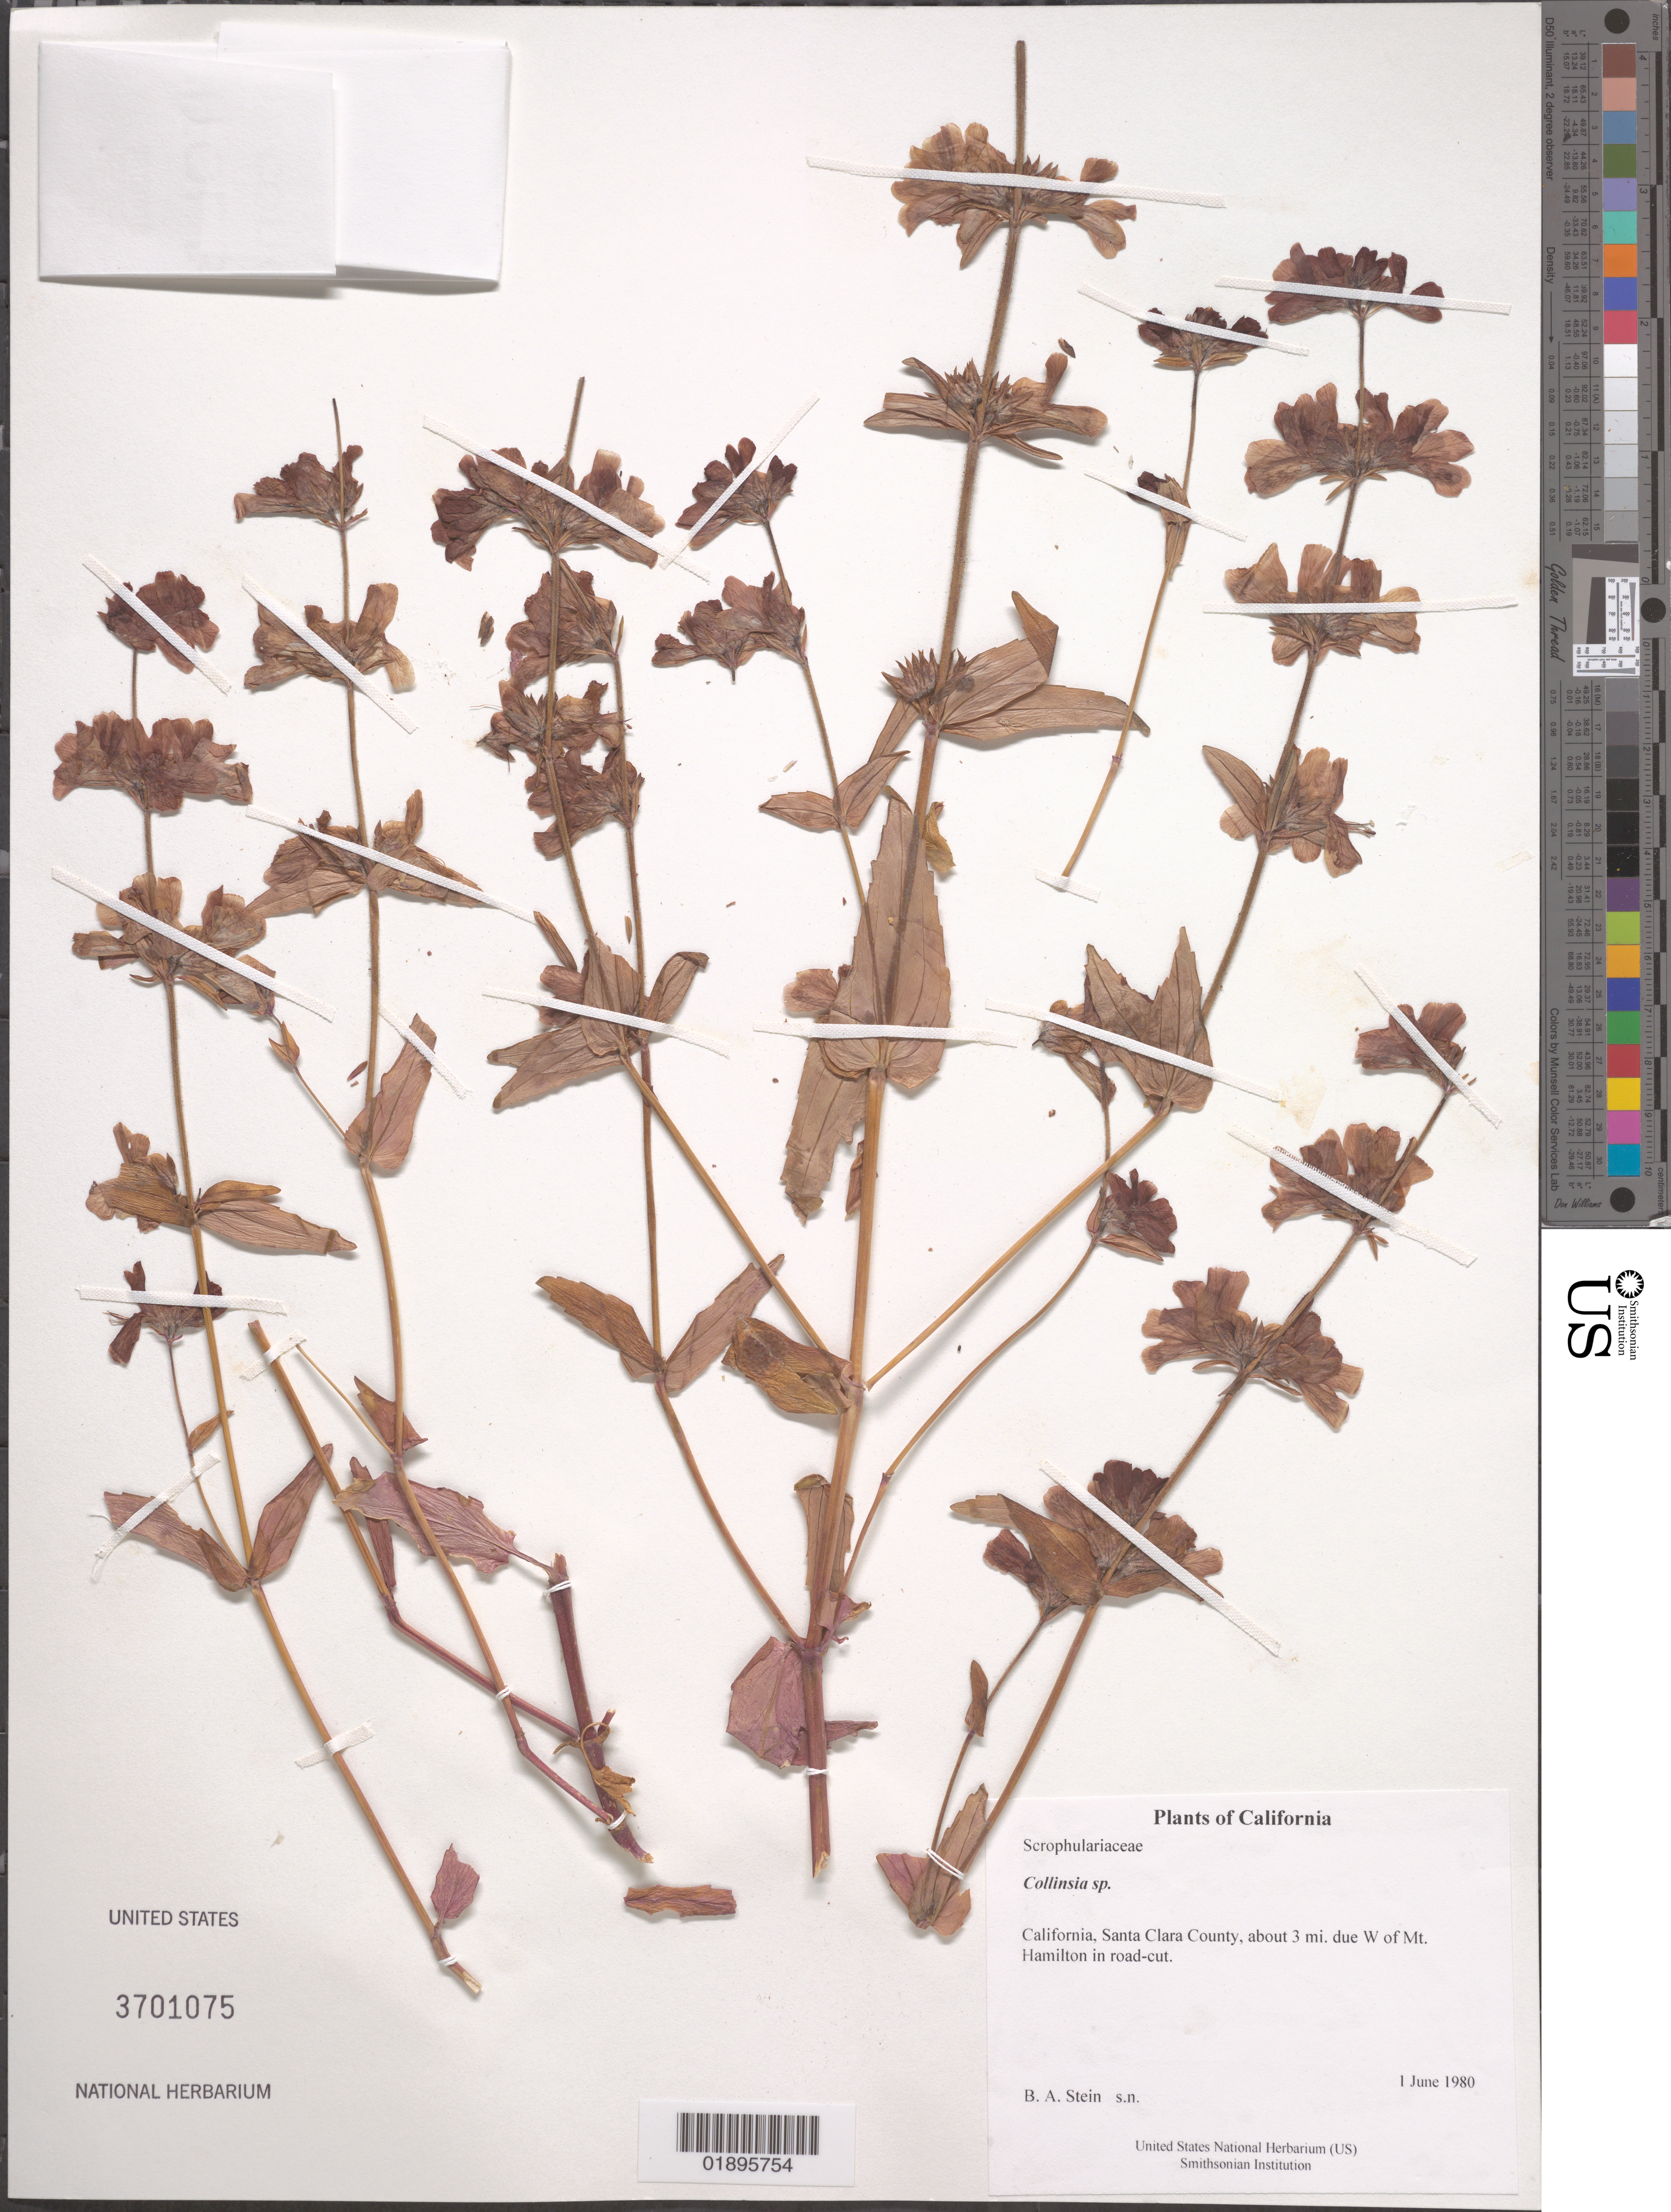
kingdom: Plantae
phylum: Tracheophyta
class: Magnoliopsida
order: Lamiales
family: Plantaginaceae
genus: Collinsia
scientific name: Collinsia sp.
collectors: B. A. Stein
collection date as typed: Jun 1980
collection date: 1980-06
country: United States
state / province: California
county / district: Santa Clara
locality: About 3 mi. due W of Mt. Hamilton.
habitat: Road-cut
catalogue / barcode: US 3701075